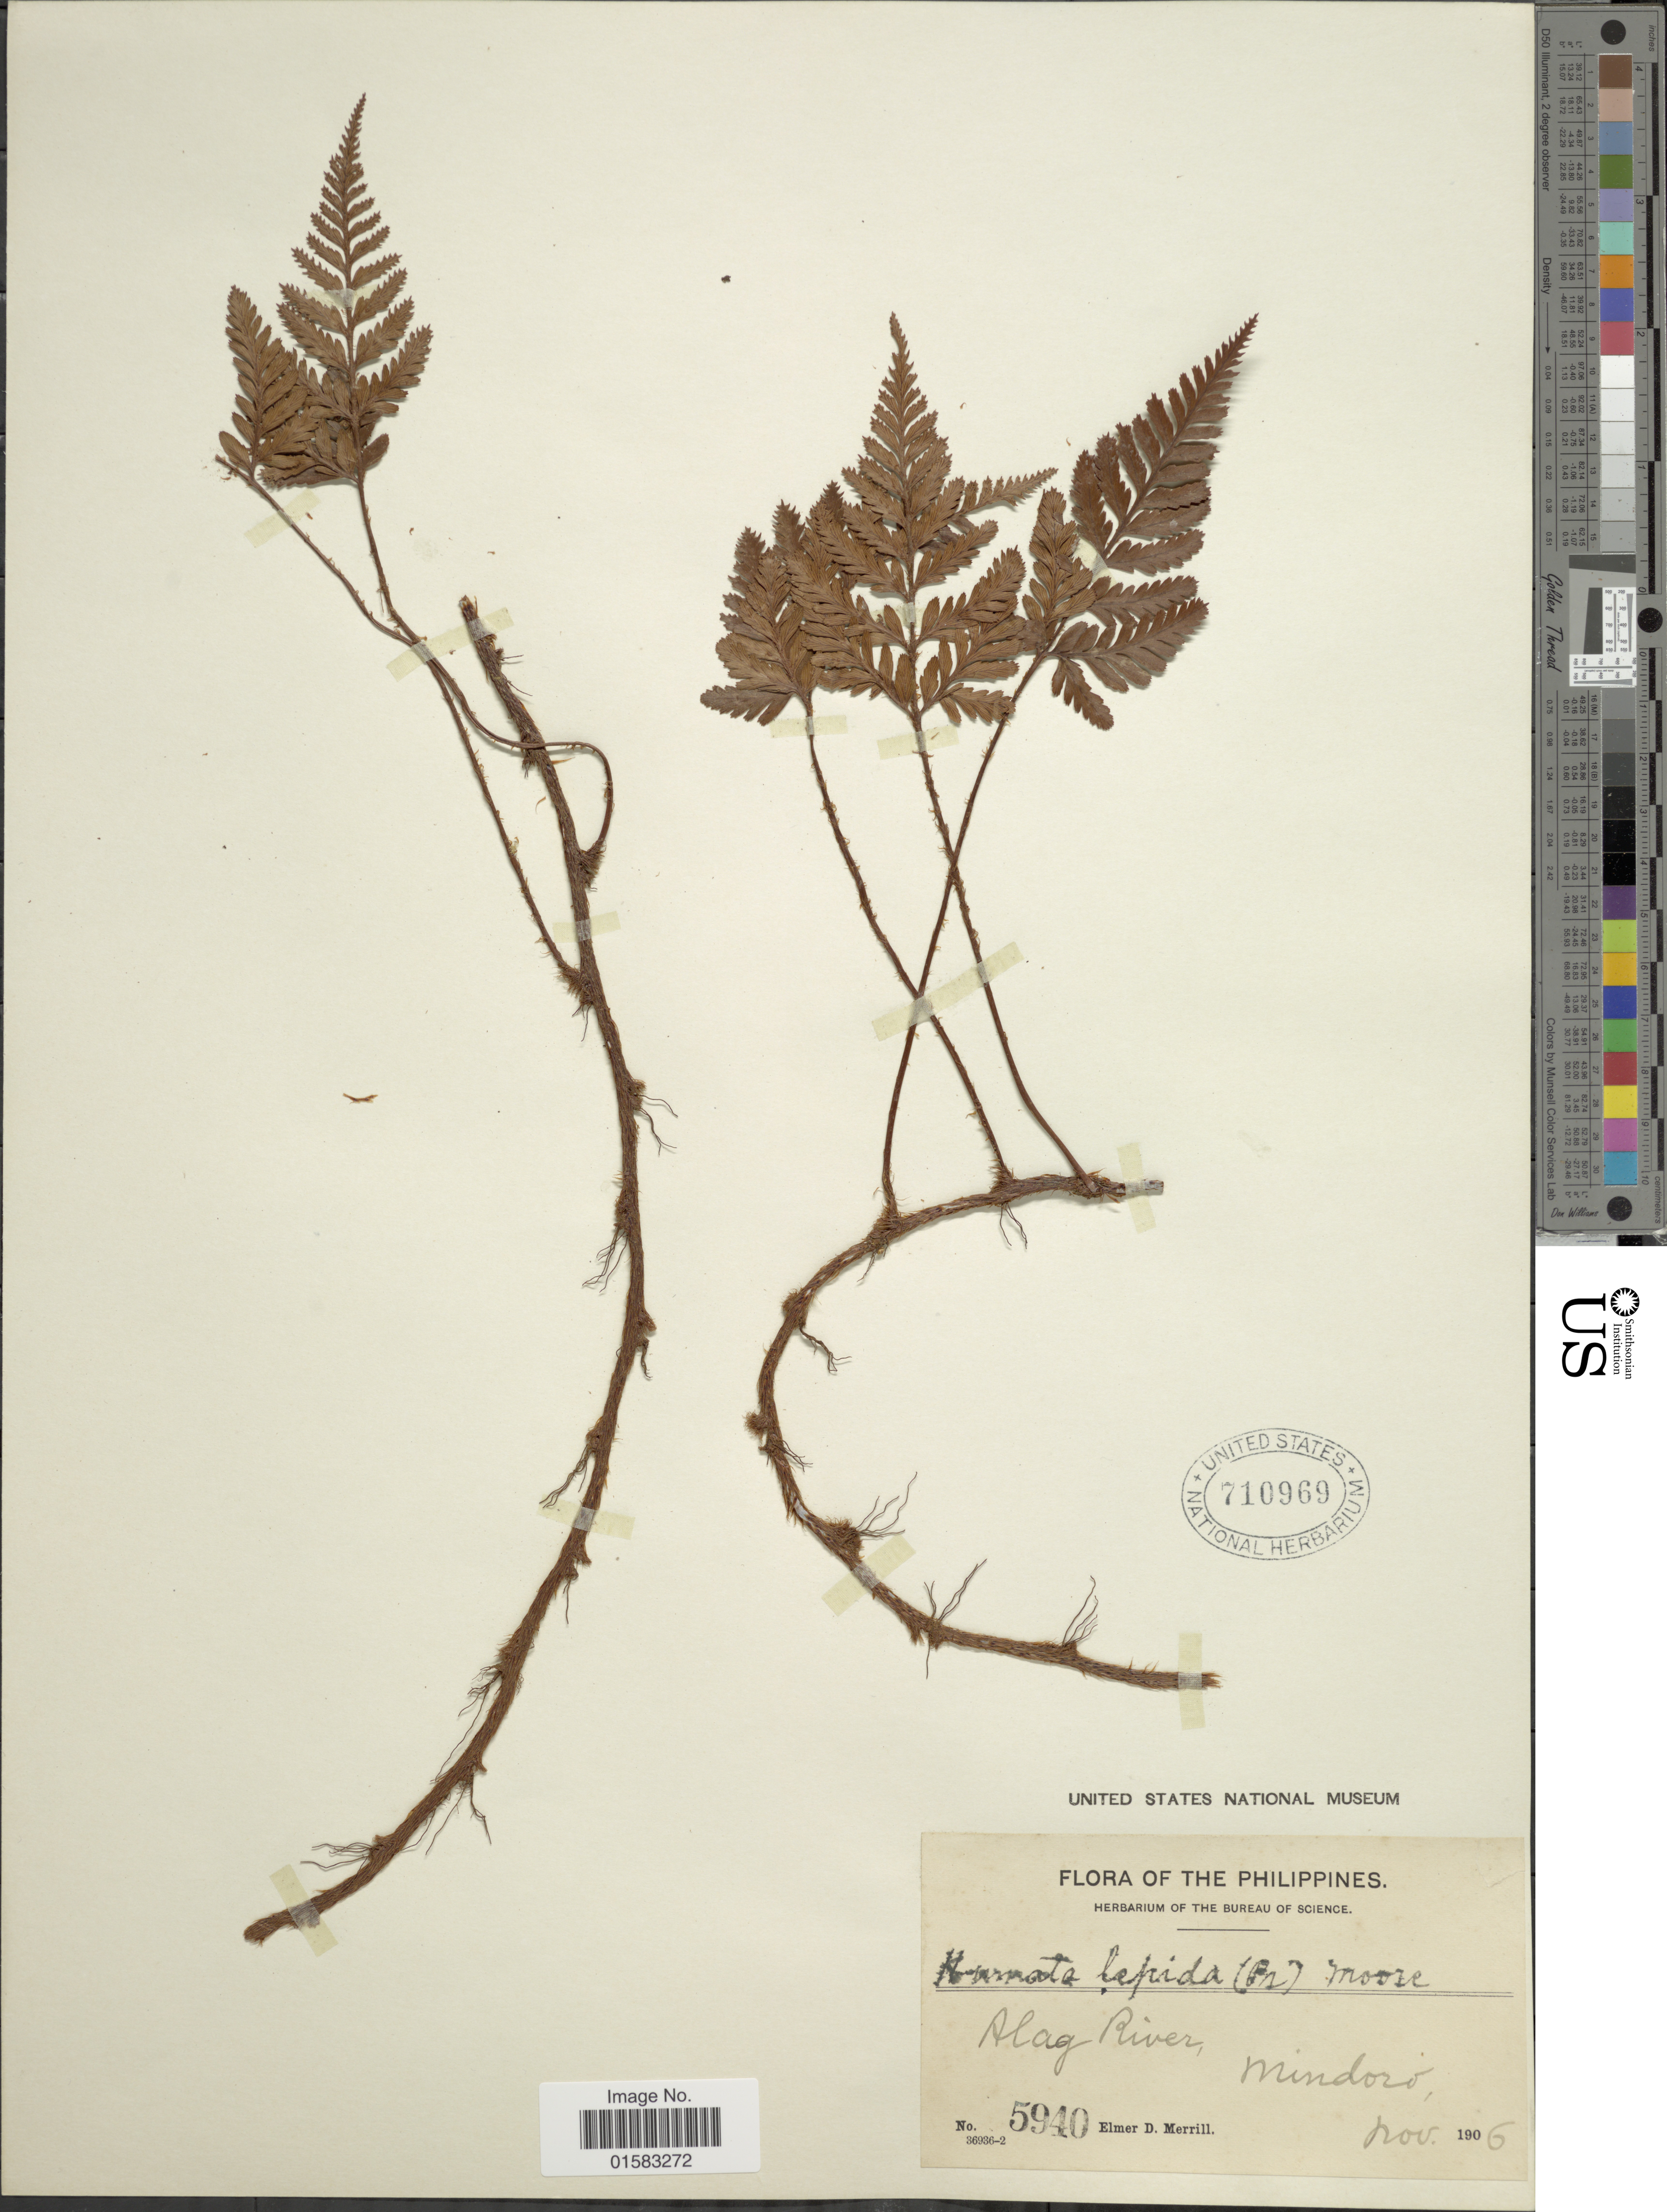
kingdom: Plantae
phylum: Tracheophyta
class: Polypodiopsida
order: Polypodiales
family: Davalliaceae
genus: Davallia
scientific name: Davallia repens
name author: (L. f.) Kuhn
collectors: E. D. Merrill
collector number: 5940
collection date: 1906-11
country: Philippines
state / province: Mimaropa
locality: Alag River, Mindoro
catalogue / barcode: US 710969